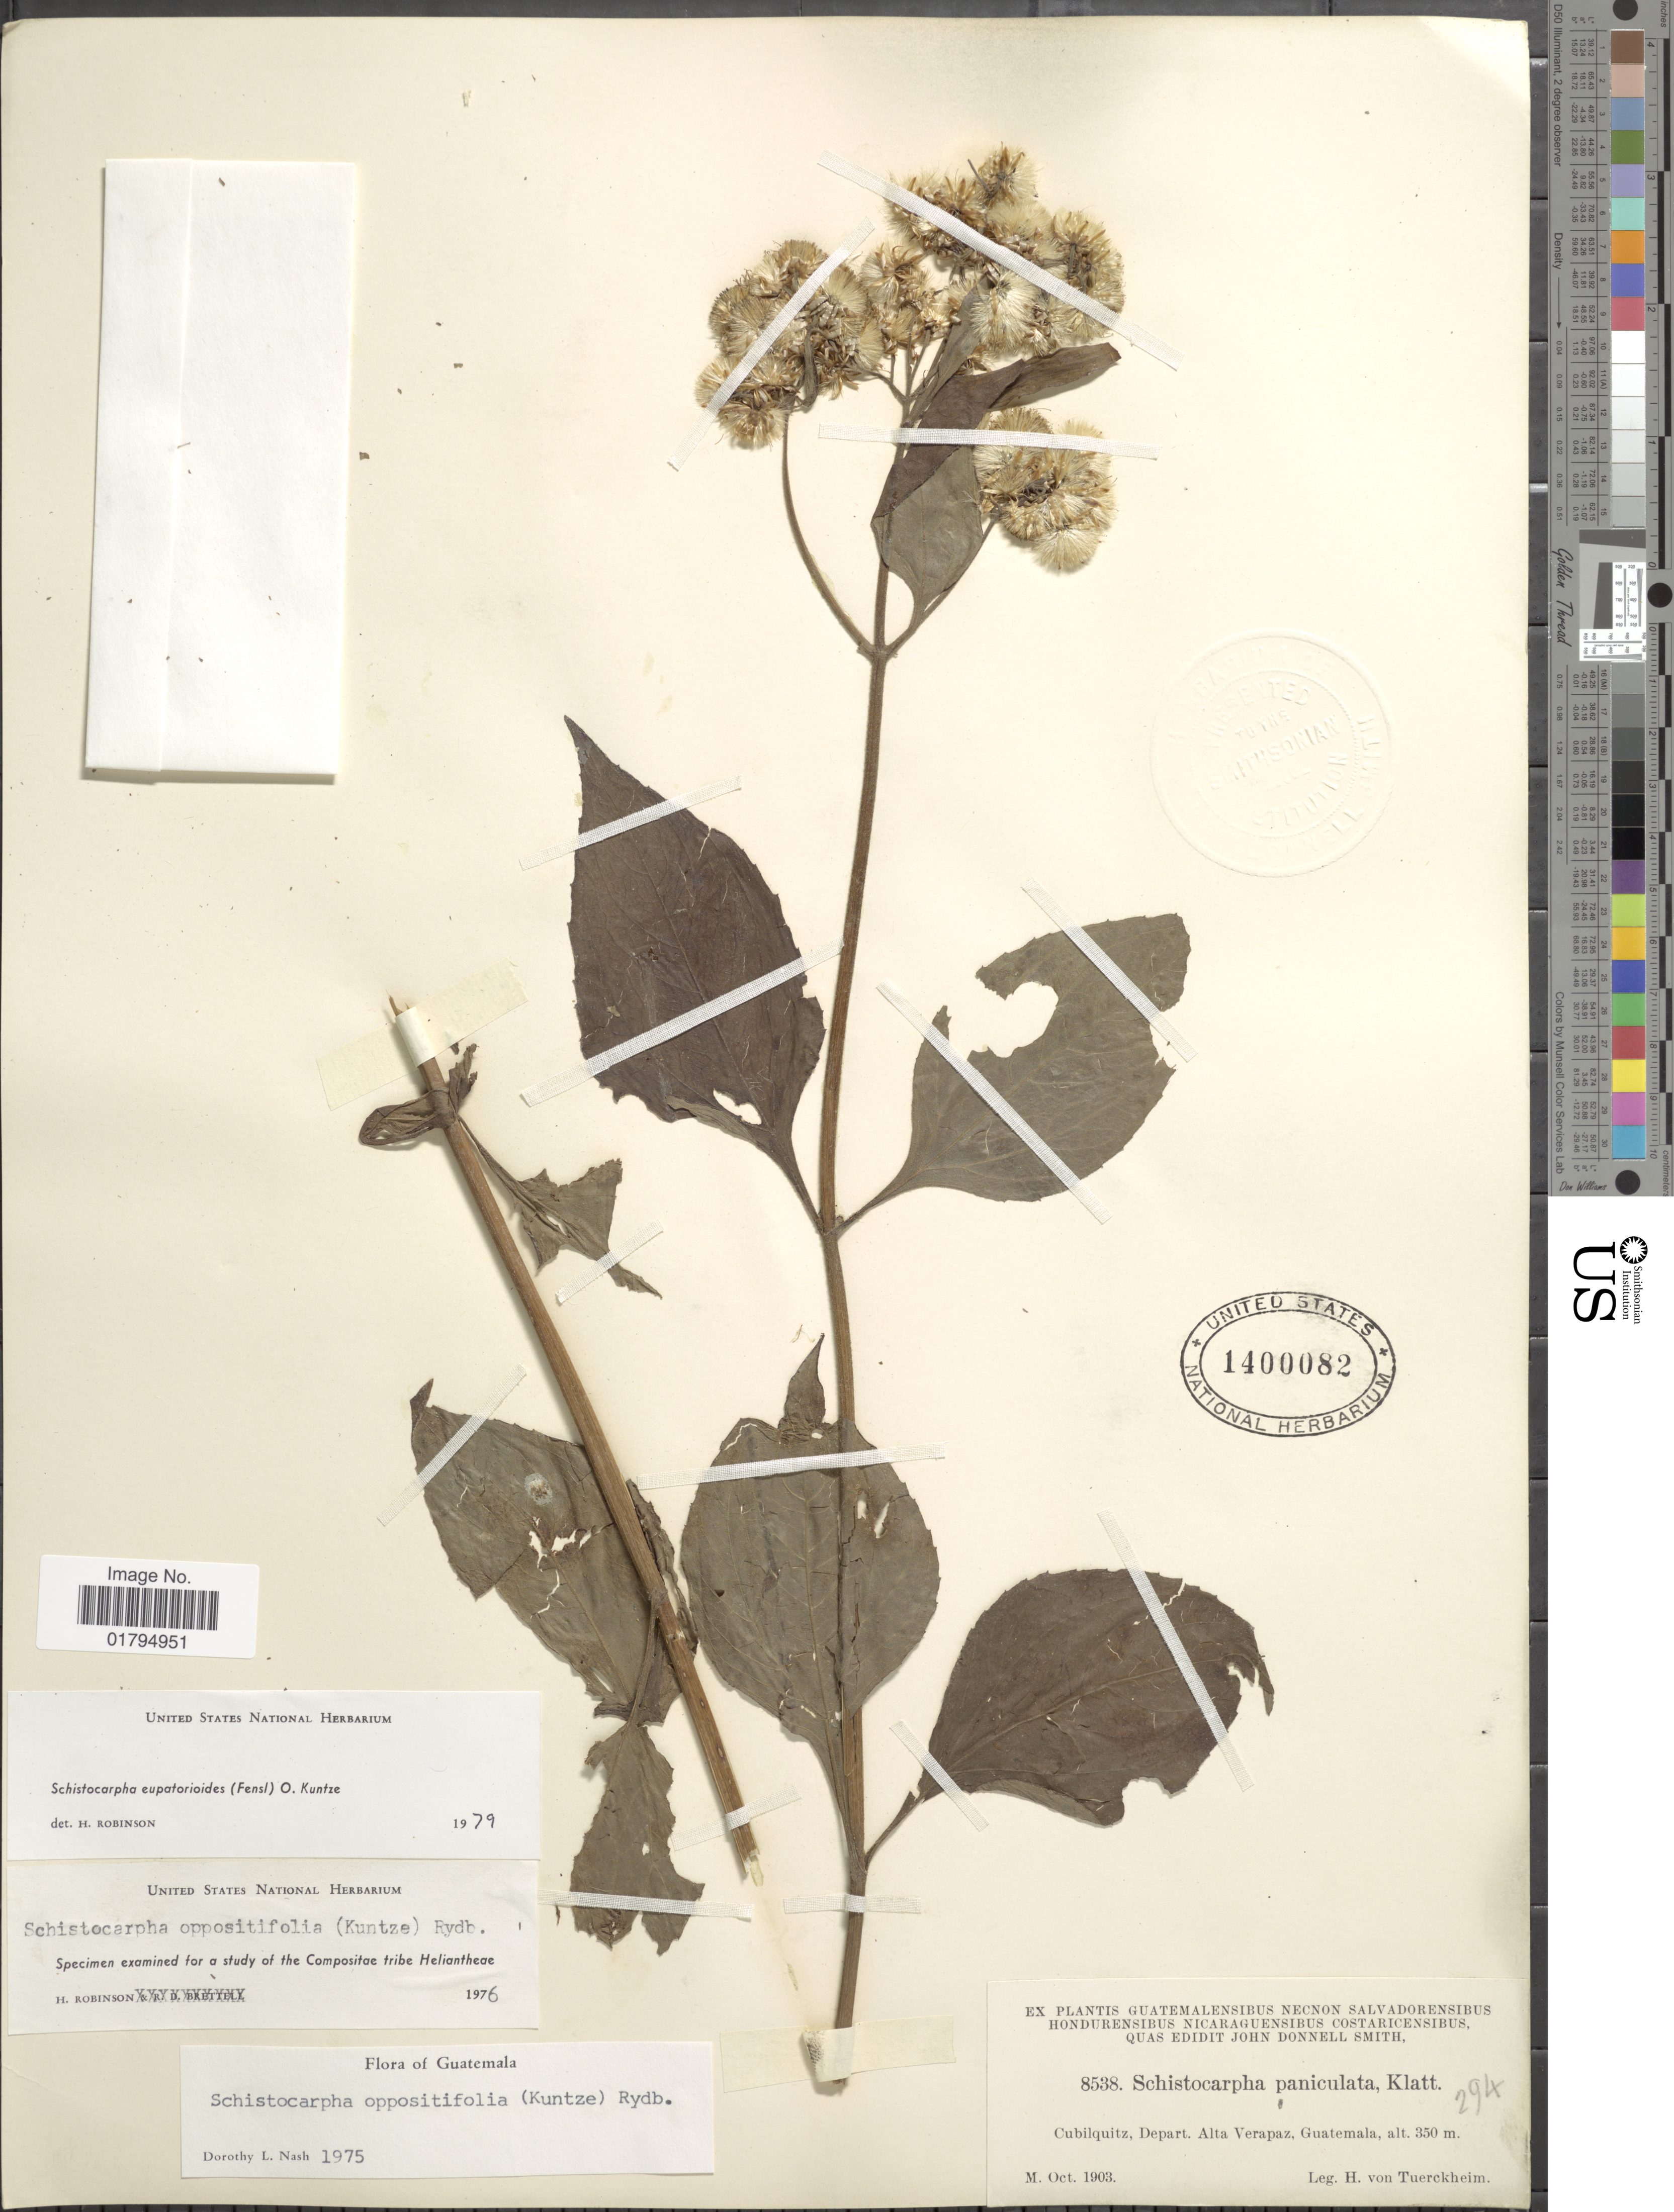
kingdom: Plantae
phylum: Tracheophyta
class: Magnoliopsida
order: Asterales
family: Asteraceae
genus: Schistocarpha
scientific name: Schistocarpha eupatorioides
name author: (Fenzl) Kuntze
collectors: H. von Tuerckheim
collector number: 8538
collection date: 1903-10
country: Guatemala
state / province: Alta Verapaz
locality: Cubiliquitz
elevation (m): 350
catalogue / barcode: US 1400082